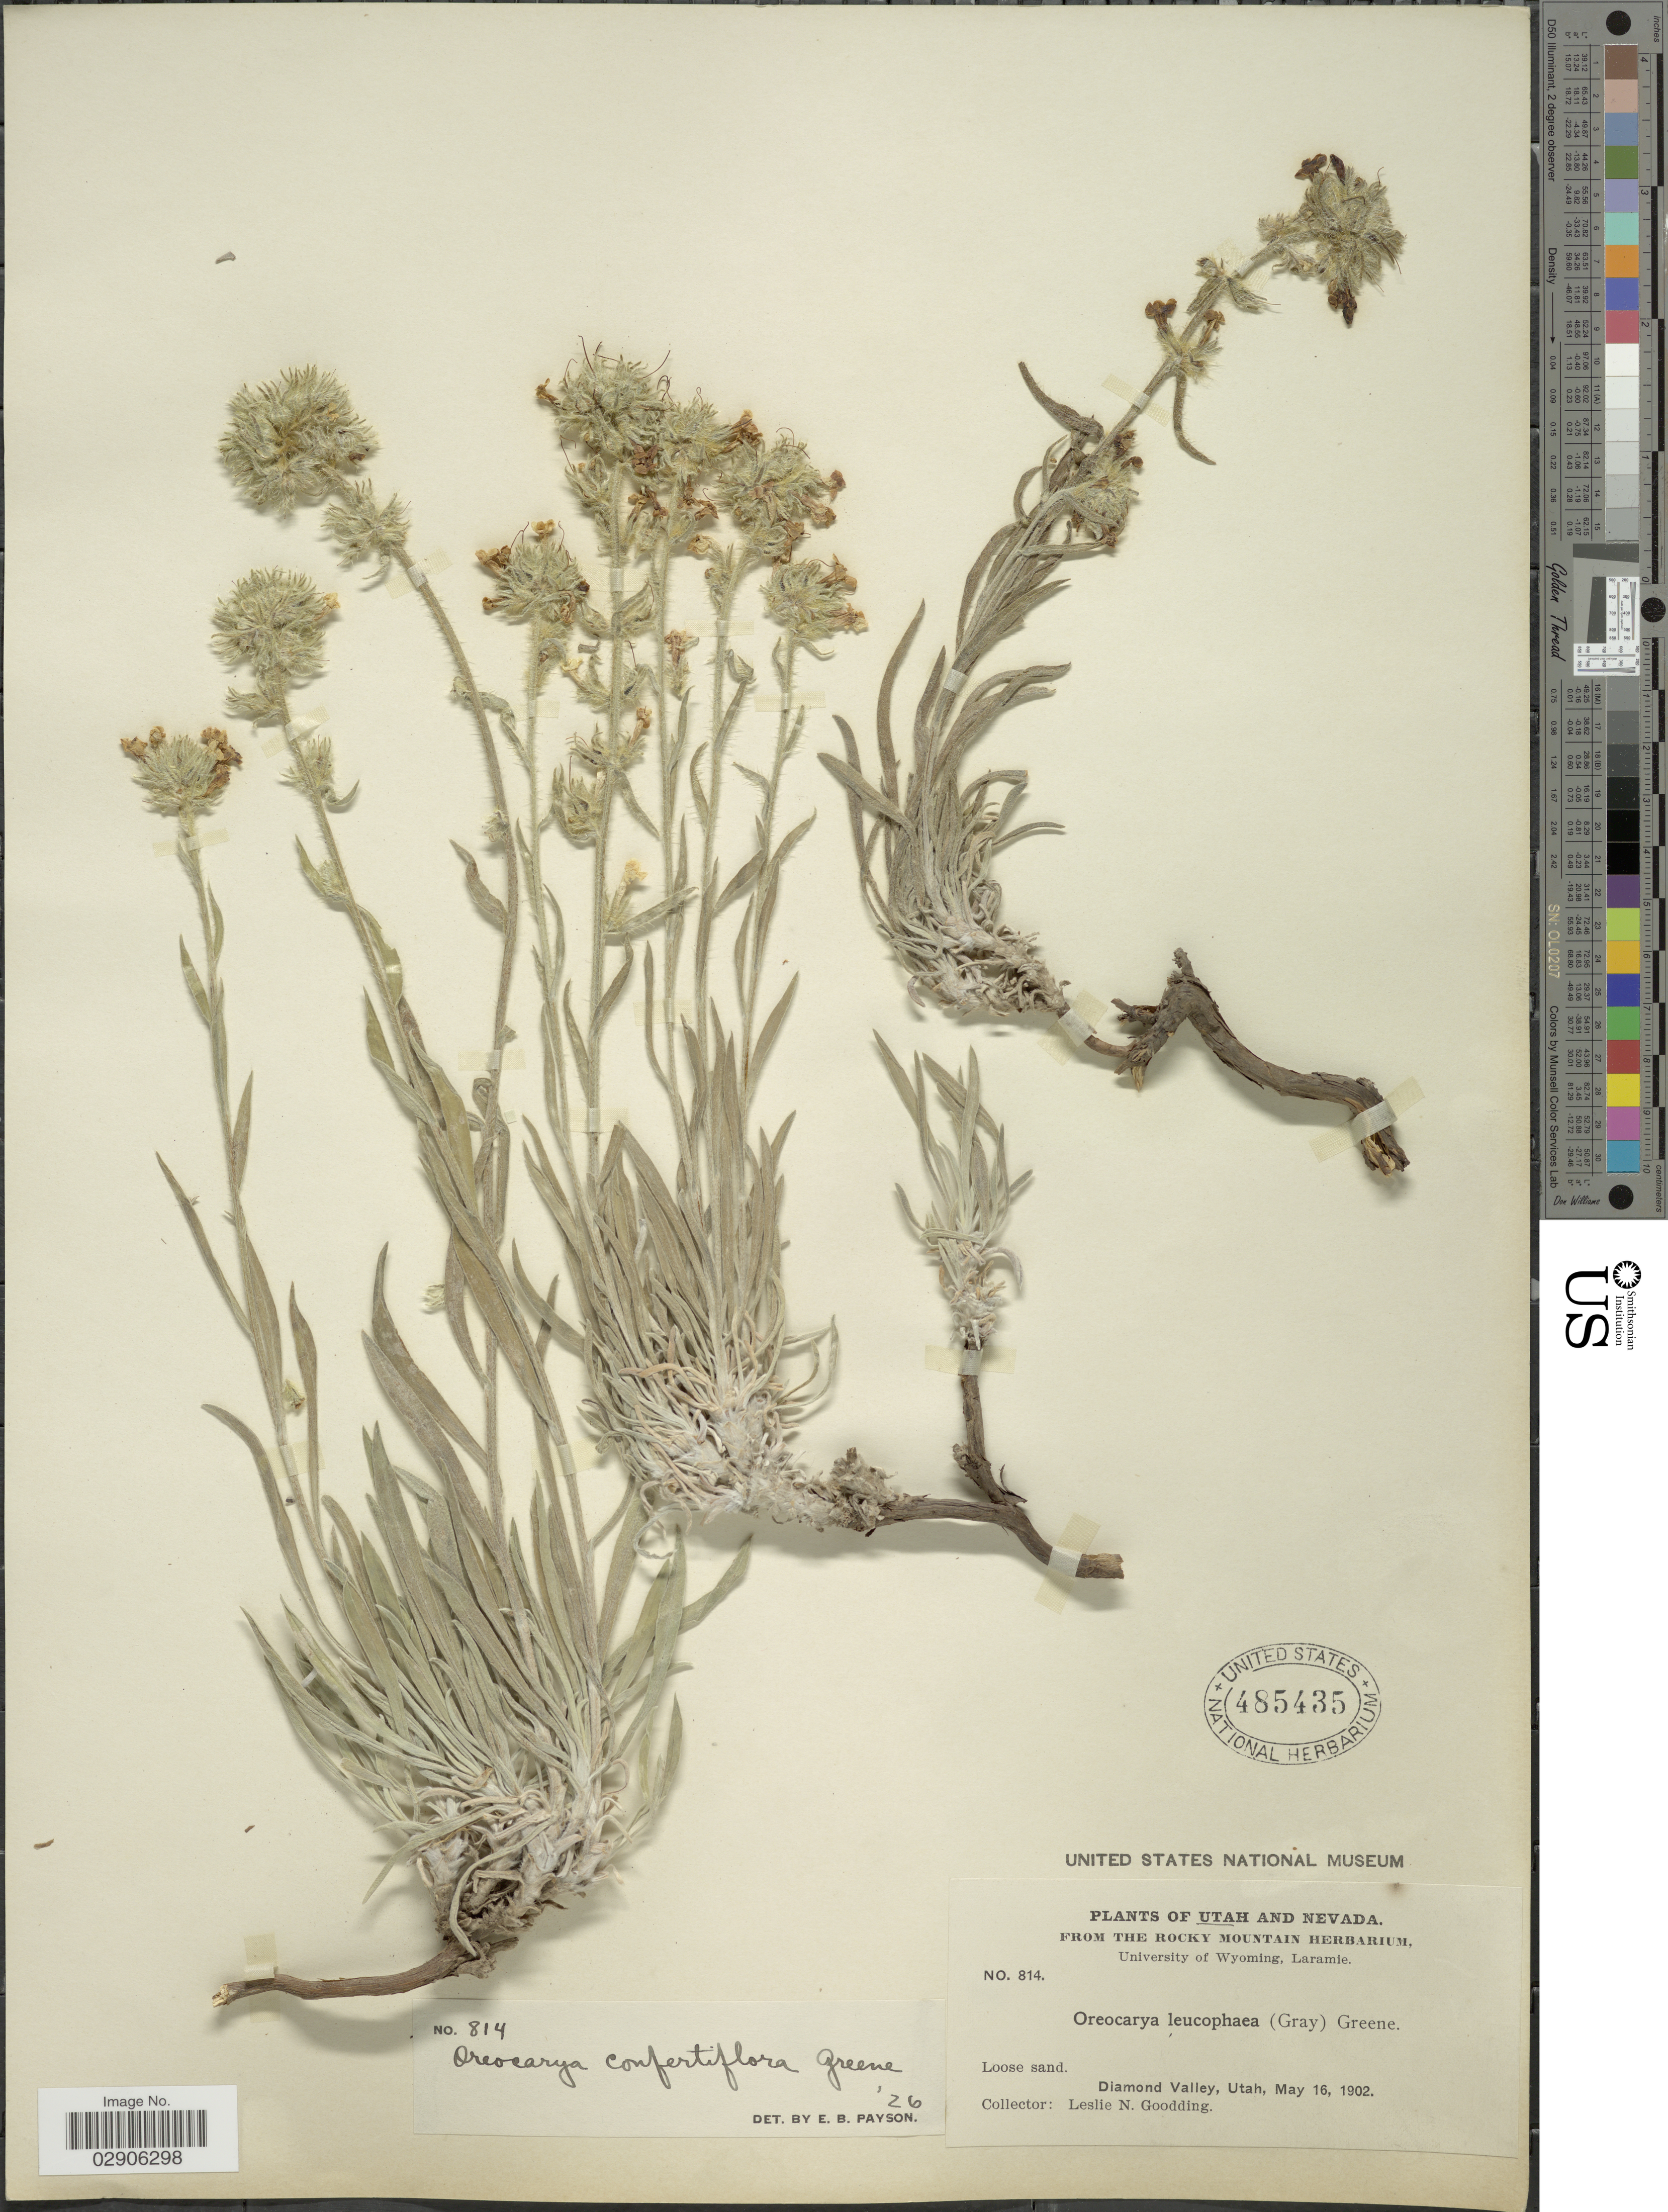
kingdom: Plantae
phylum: Tracheophyta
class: Magnoliopsida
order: Boraginales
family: Boraginaceae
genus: Oreocarya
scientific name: Oreocarya confertiflora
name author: Greene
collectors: L. N. Goodding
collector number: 814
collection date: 1902-05-16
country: United States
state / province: Utah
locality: Diamond Valley, Utah.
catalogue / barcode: US 485435